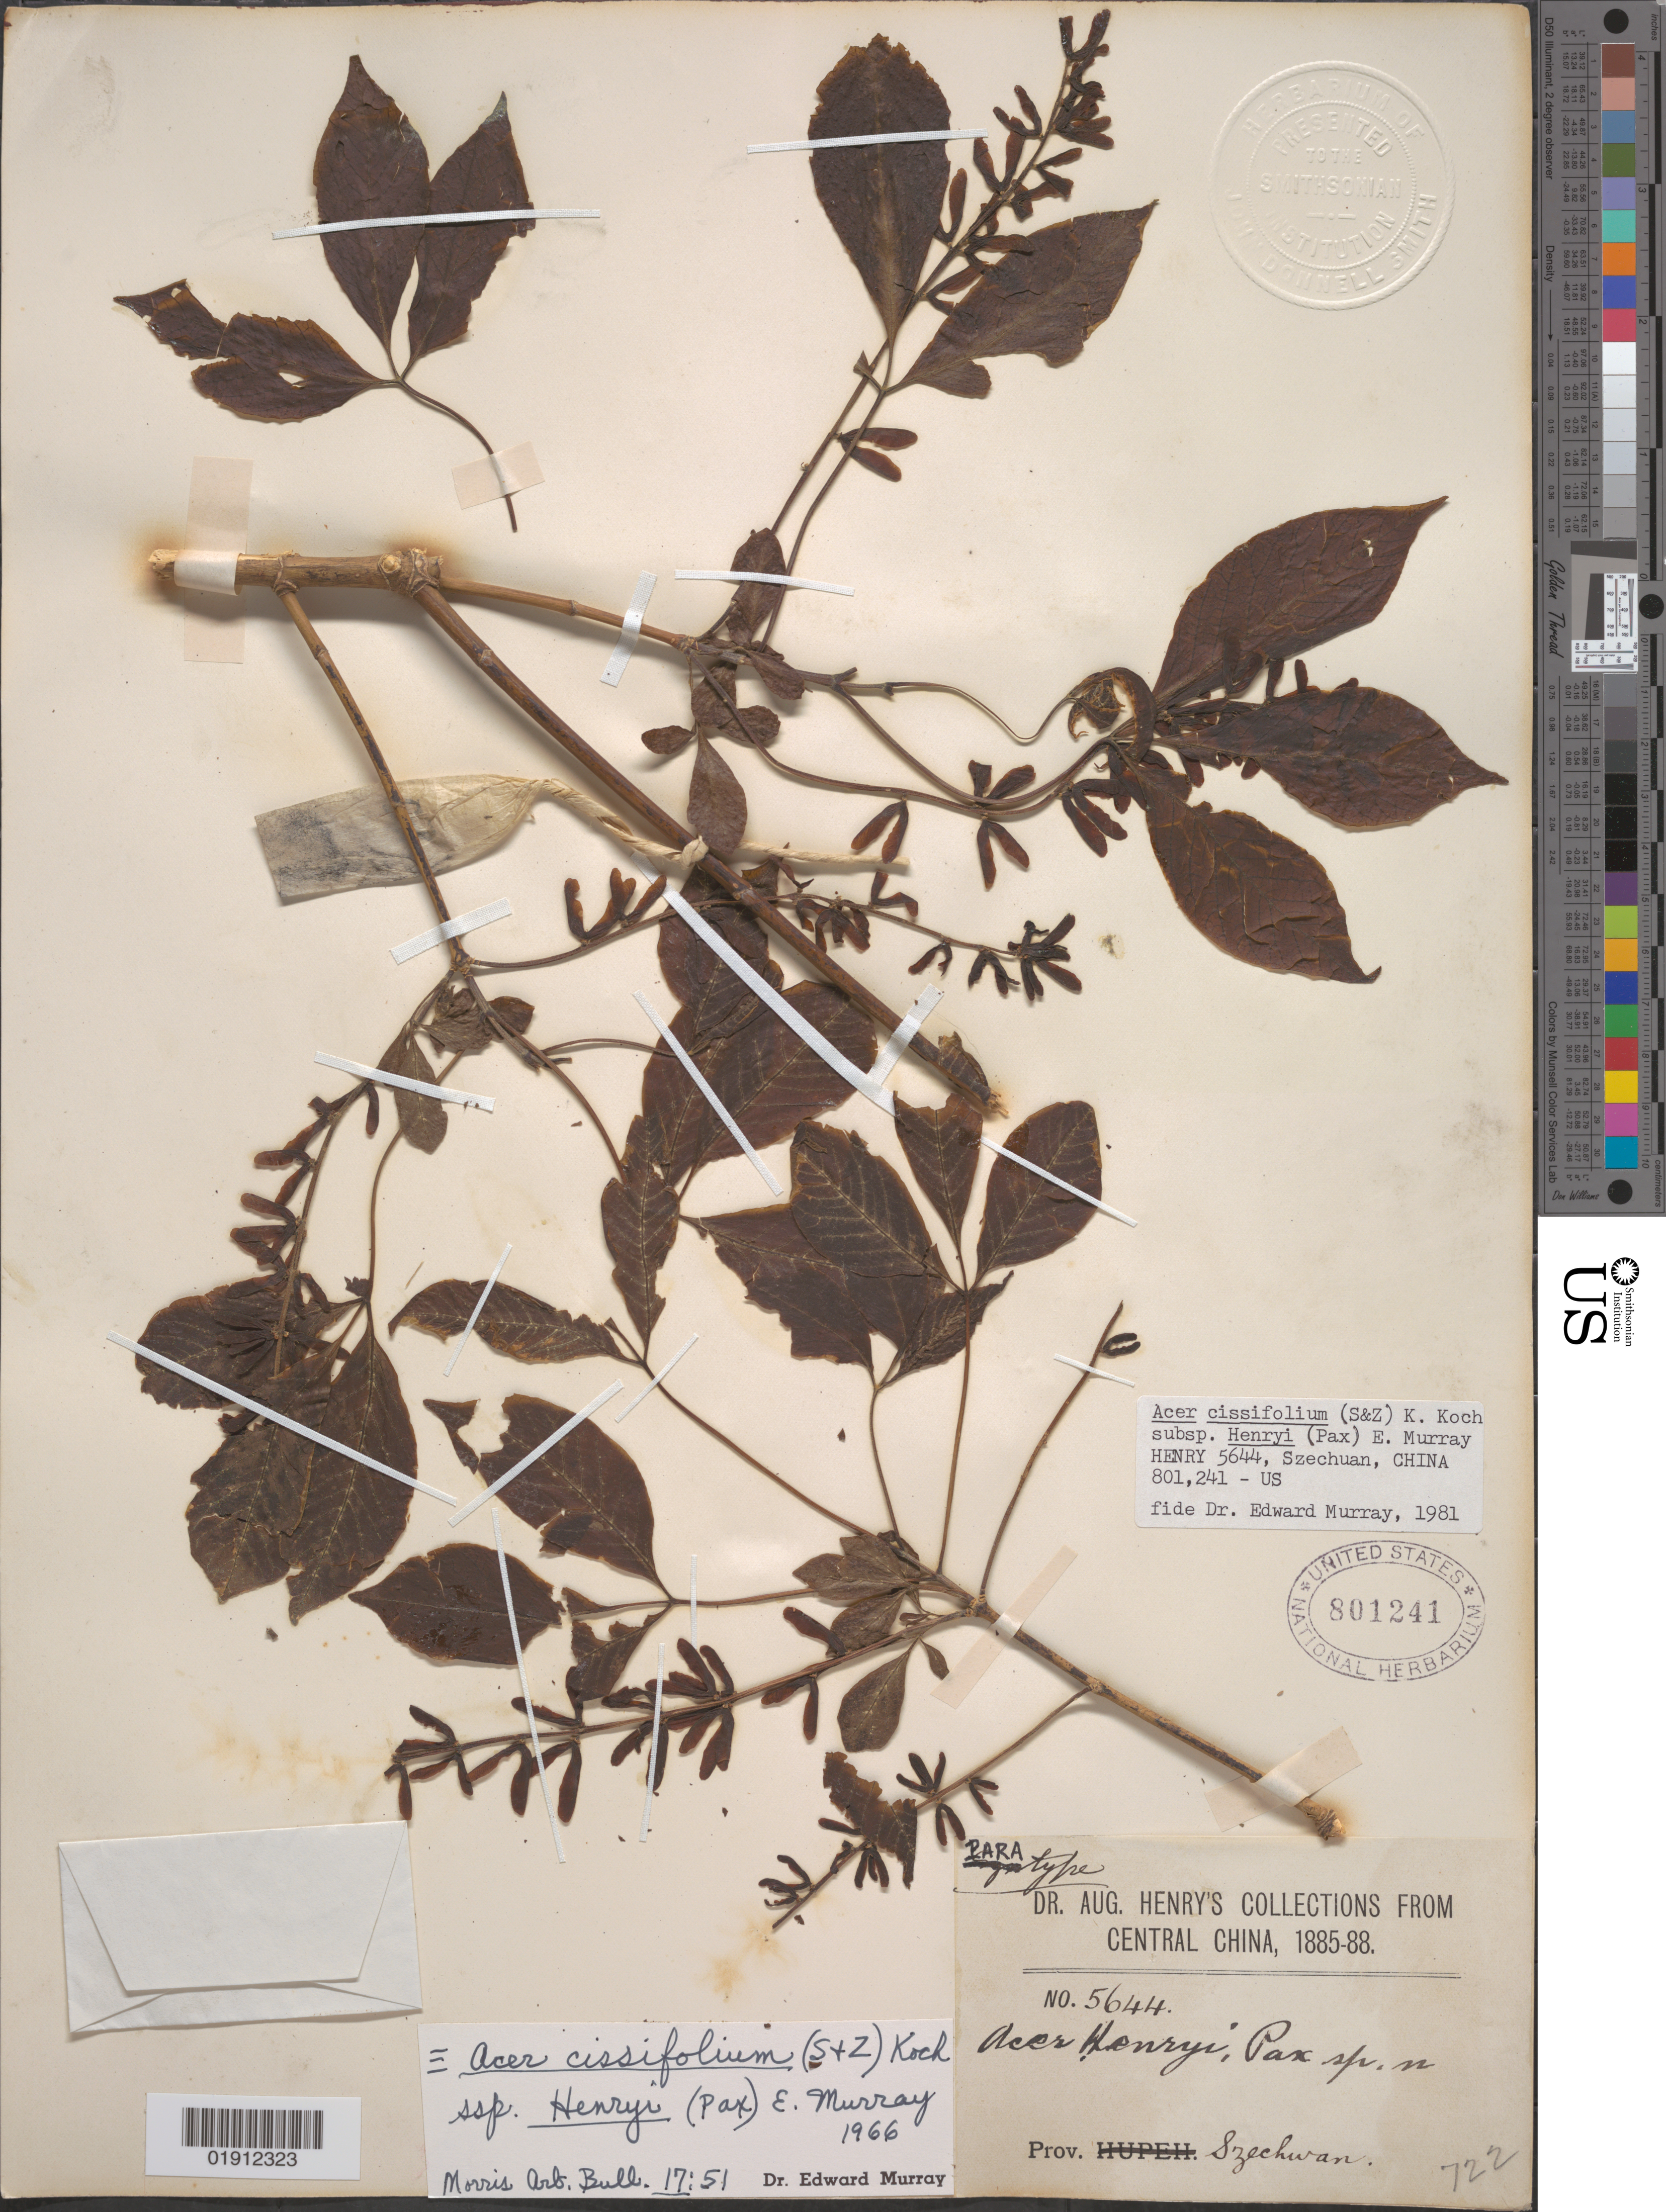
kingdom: Plantae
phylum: Tracheophyta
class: Magnoliopsida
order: Sapindales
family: Sapindaceae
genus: Acer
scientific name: Acer cissifolium subsp. henryi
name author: (Pax) A.E. Murray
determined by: Murray, Edward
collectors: A. Henry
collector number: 5644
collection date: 1885/1888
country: China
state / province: Sichuan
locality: Szechwan [Sichuan]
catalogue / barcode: US 801241